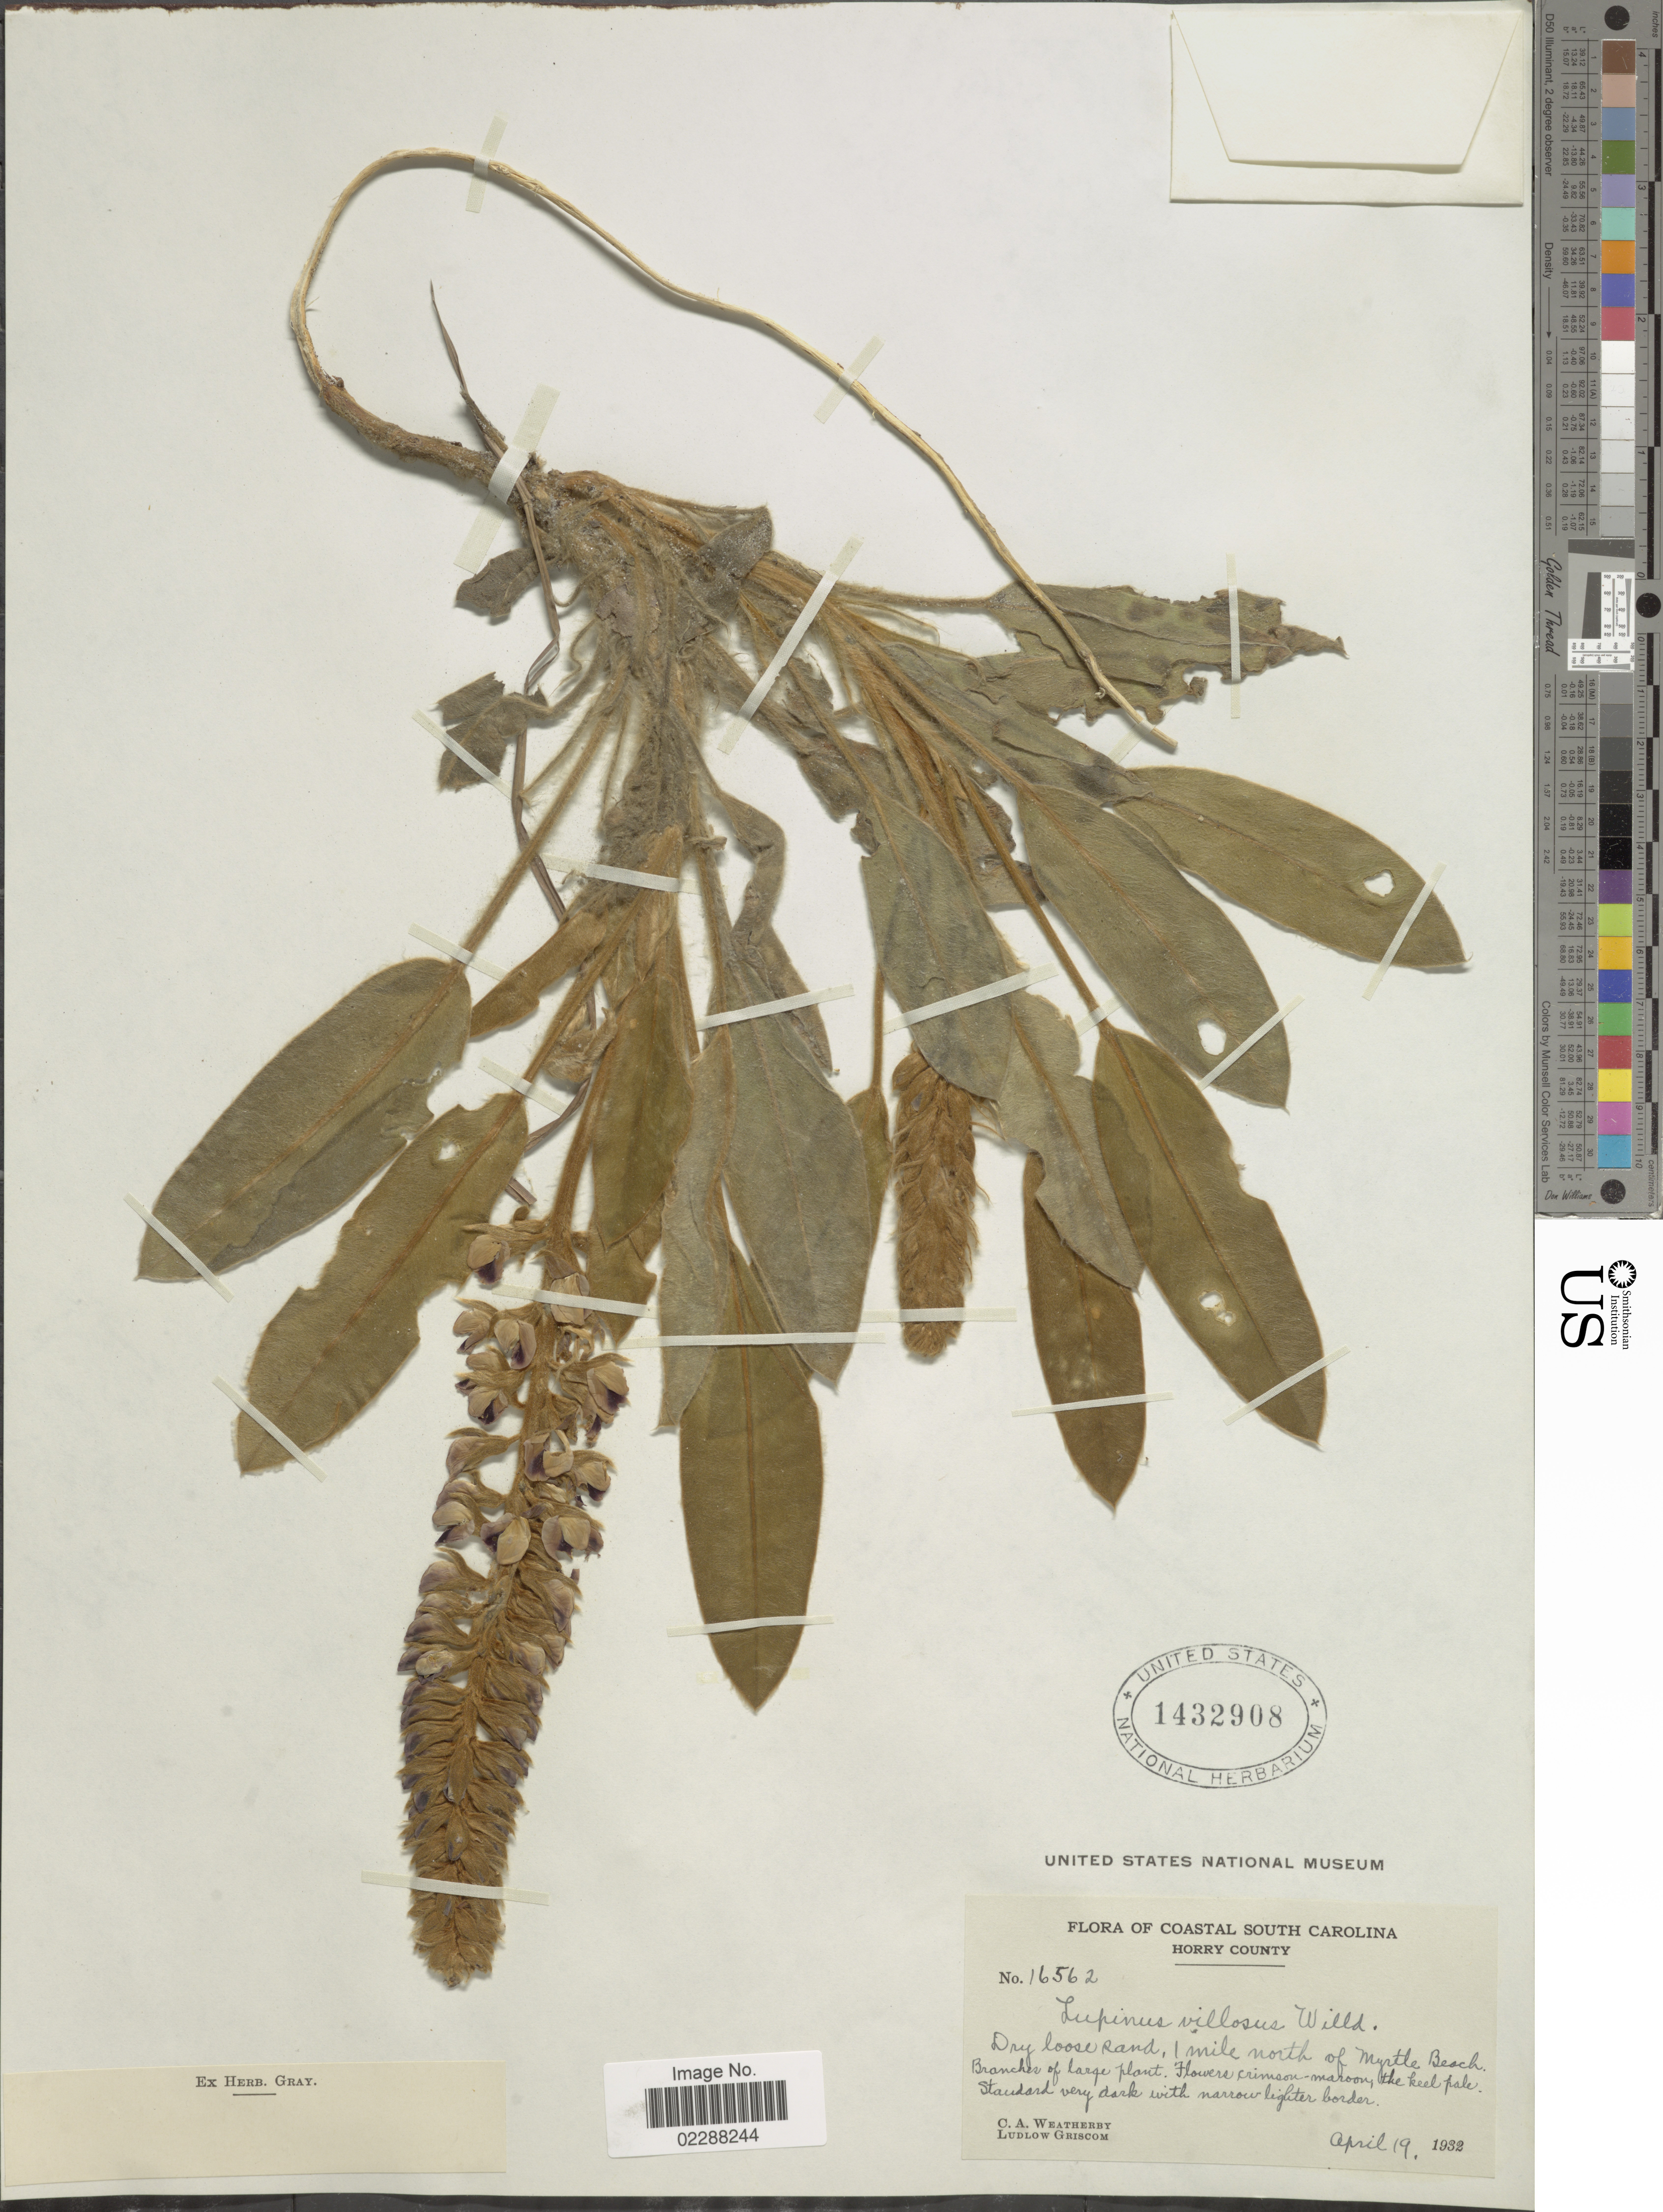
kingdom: Plantae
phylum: Tracheophyta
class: Magnoliopsida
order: Fabales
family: Fabaceae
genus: Lupinus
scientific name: Lupinus villosus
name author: Willd.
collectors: C. A. Weatherby & L. Griscom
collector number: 16562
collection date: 1932-04-19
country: United States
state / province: South Carolina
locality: Coastal South Carolina, Horry County, Dry loose sand, 1 mile north of Myrtle Beach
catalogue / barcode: US 1432908